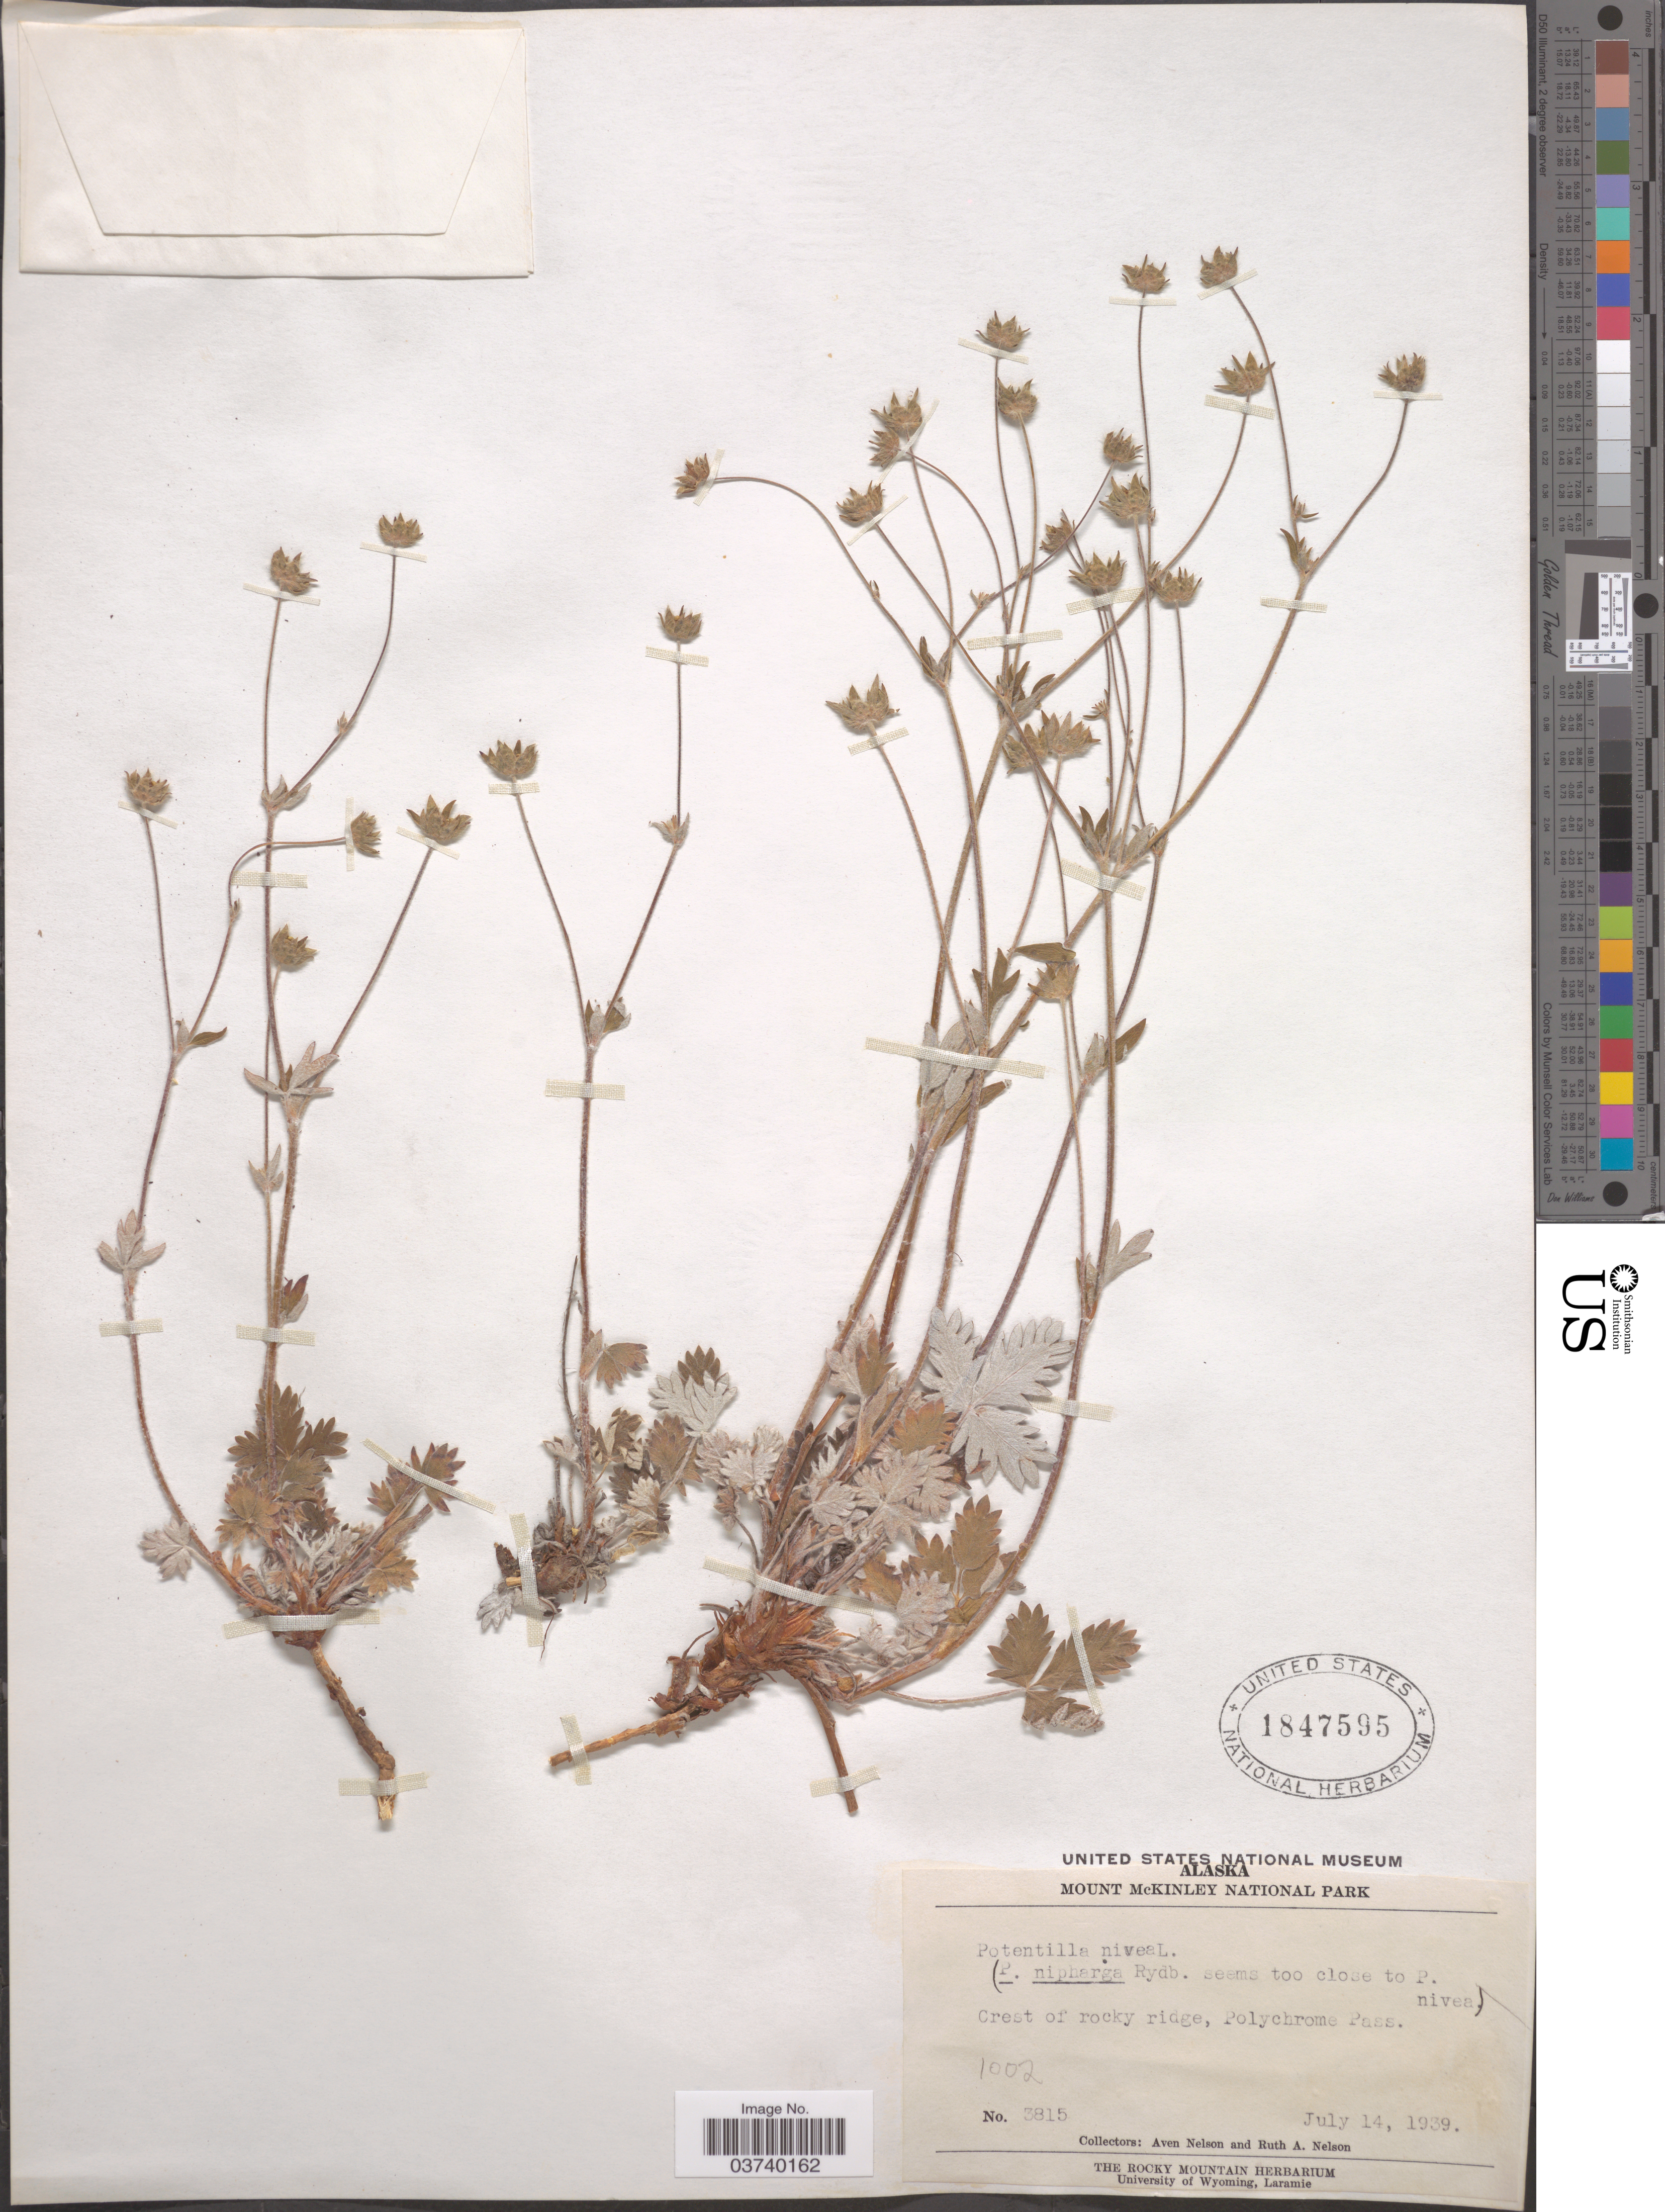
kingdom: Plantae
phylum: Tracheophyta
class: Magnoliopsida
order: Rosales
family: Rosaceae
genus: Potentilla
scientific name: Potentilla nivea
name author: L.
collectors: A. Nelson & R. A. Nelson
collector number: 3815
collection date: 1939-07-14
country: United States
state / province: Alaska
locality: Mount McKinley National Park. Polychrome Pass.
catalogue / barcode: US 1847595